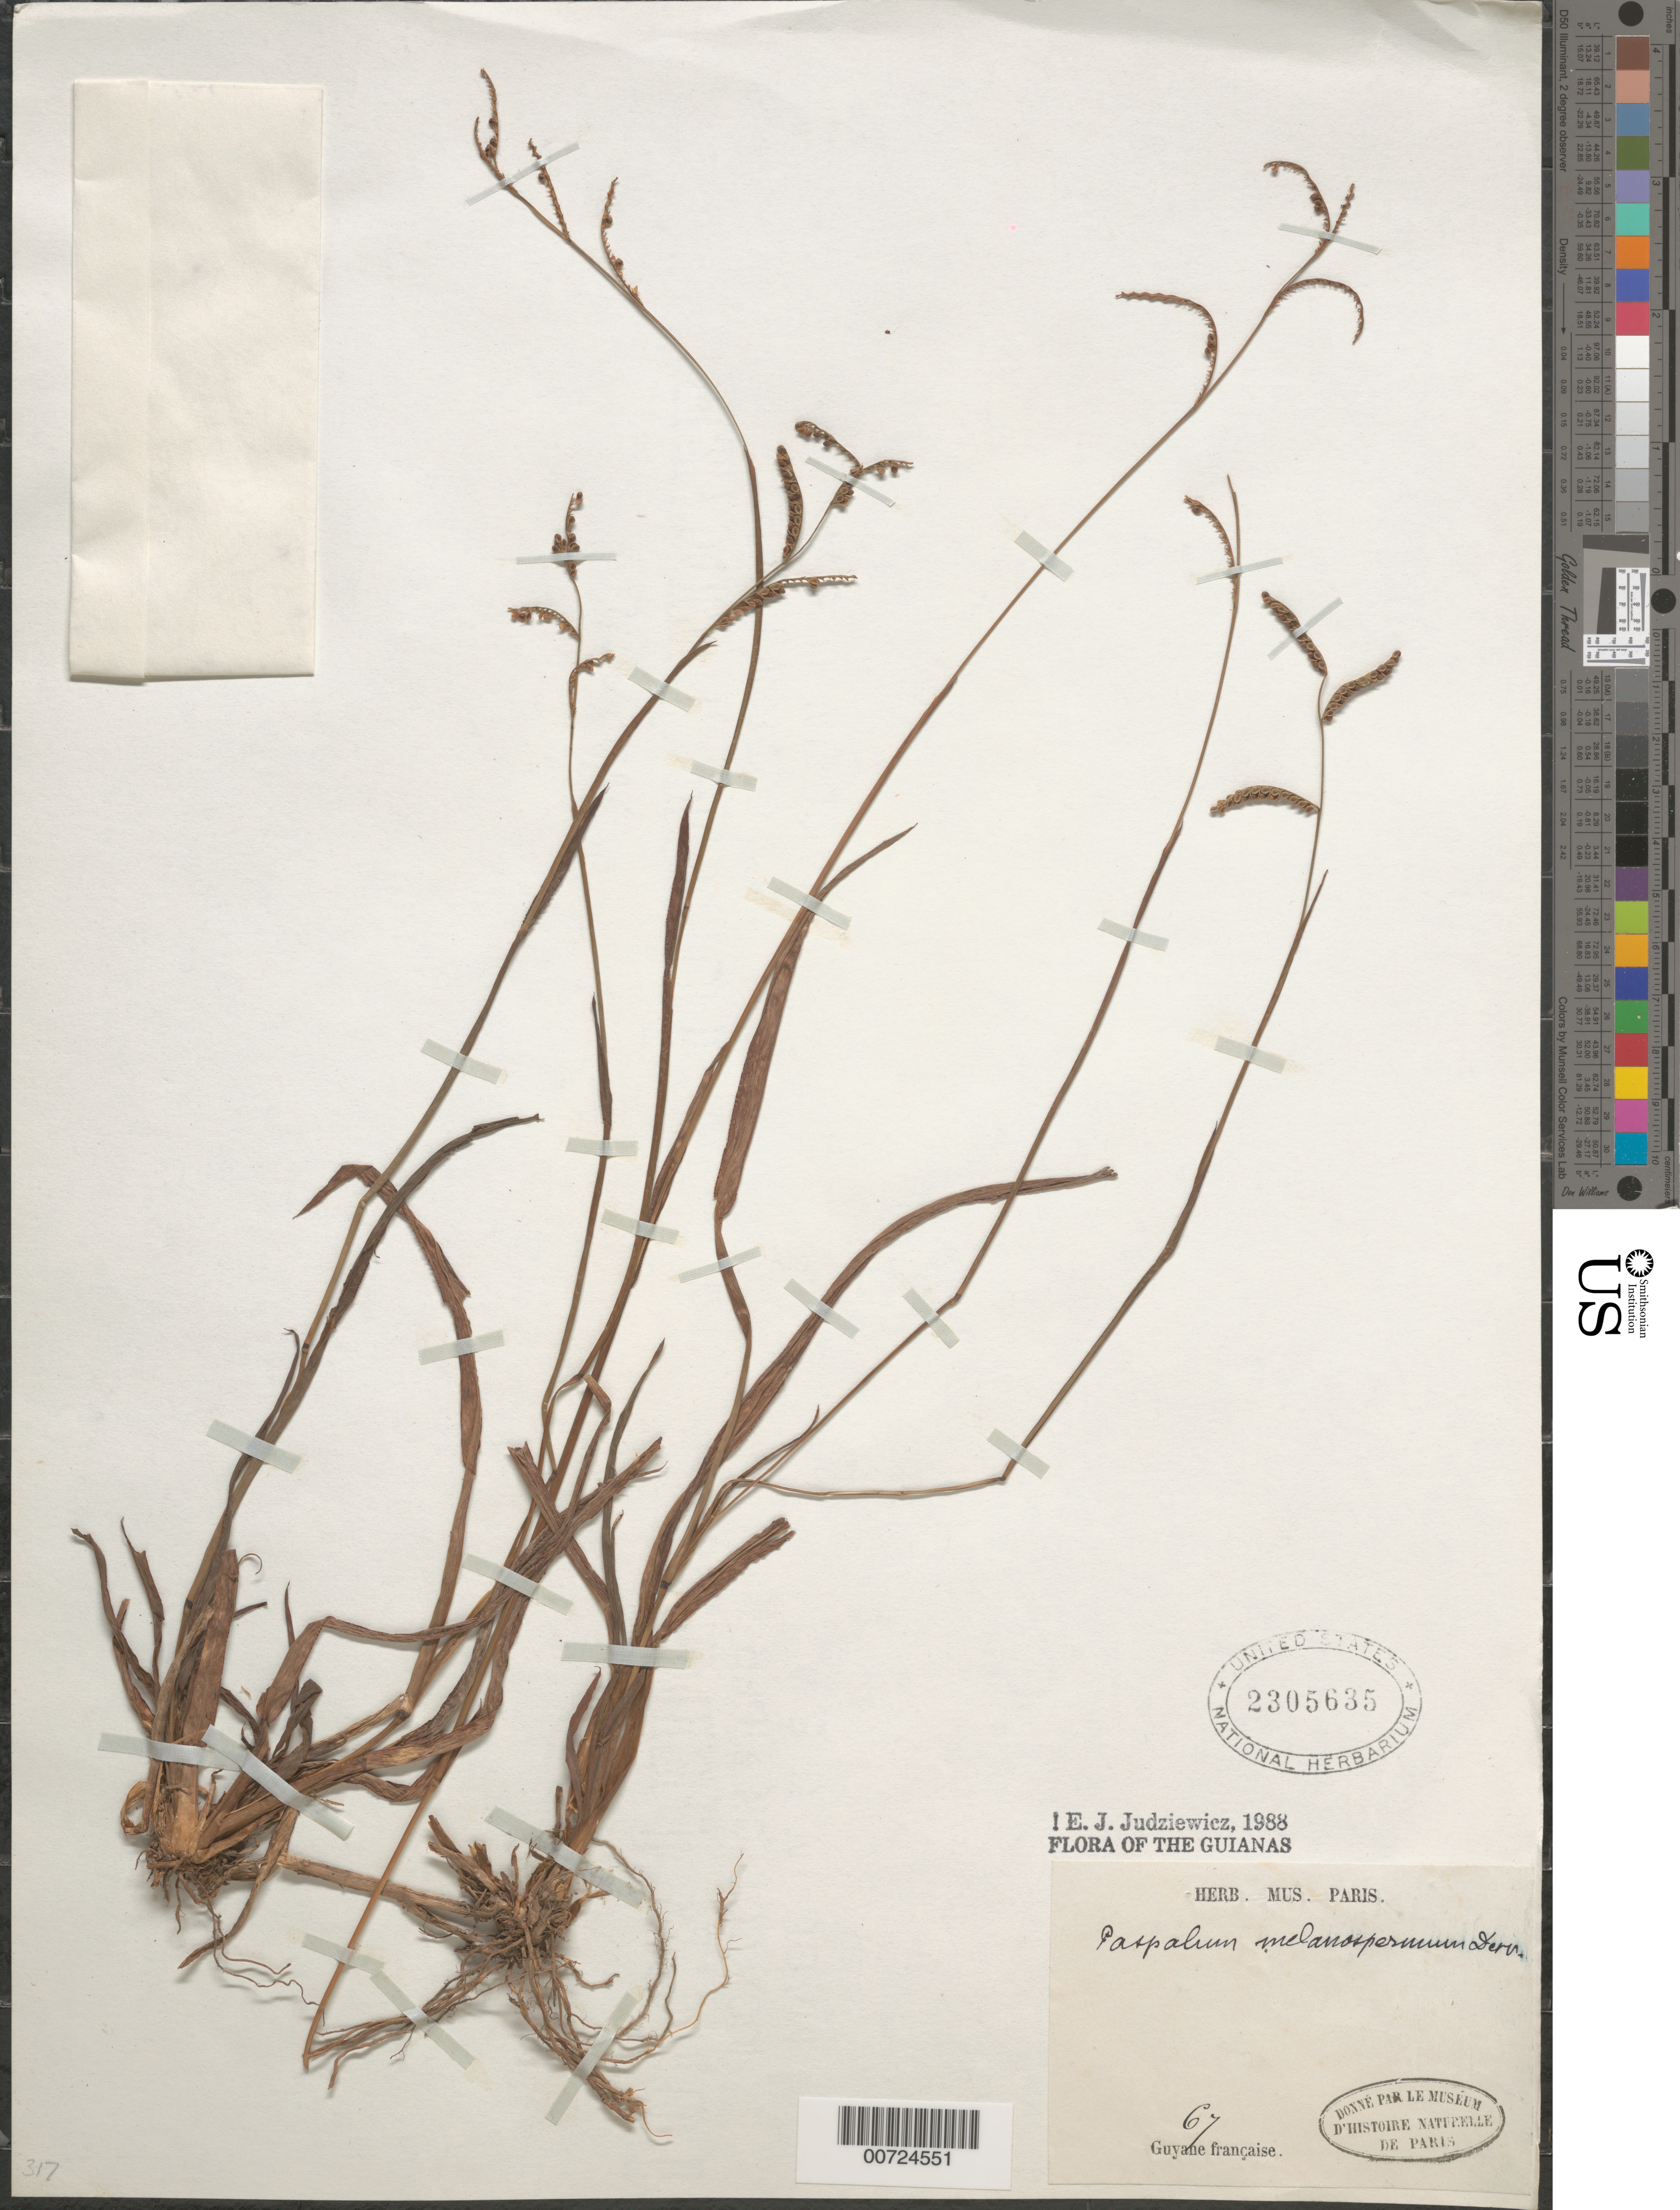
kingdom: Plantae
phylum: Tracheophyta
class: Liliopsida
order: Poales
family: Poaceae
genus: Paspalum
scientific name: Paspalum melanospermum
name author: Desv. ex Poir.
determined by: Judziewicz, E. J.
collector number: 67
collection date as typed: s.d.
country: French Guiana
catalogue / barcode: US 2305635